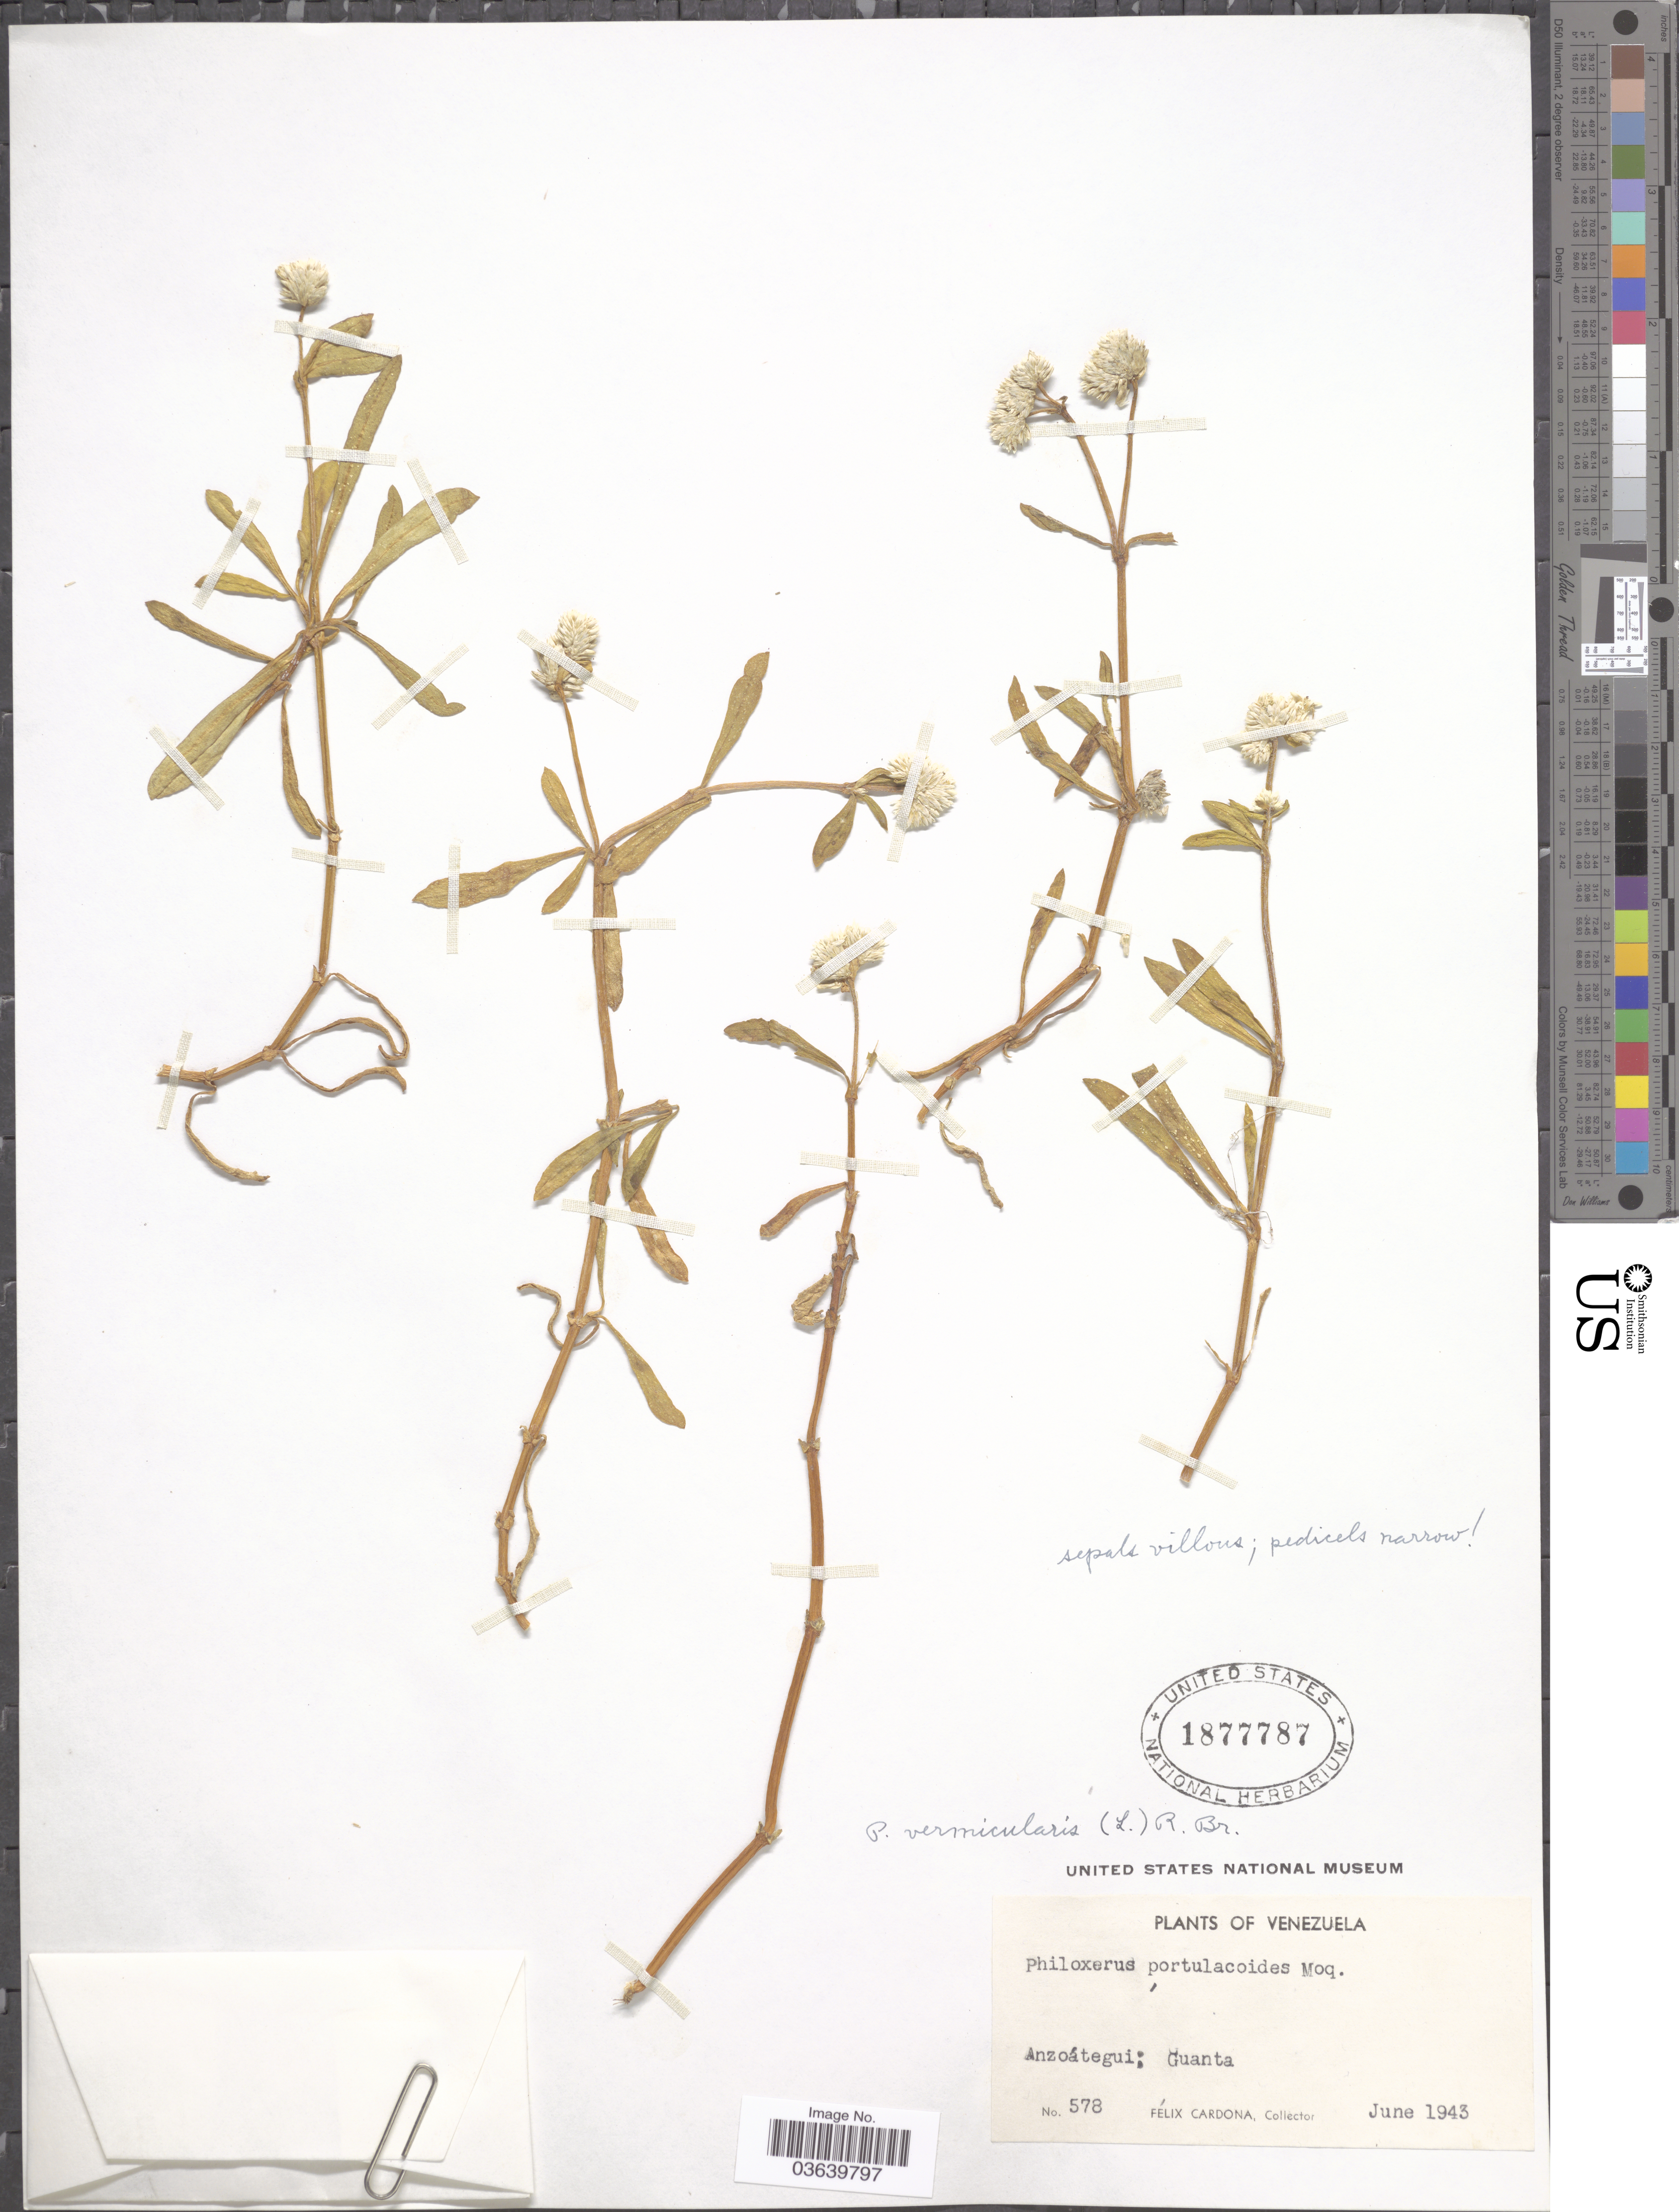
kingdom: Plantae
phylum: Tracheophyta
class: Magnoliopsida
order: Caryophyllales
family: Amaranthaceae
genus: Gomphrena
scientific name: Gomphrena vermicularis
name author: L.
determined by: Strong, Mark T., (BOT), Smithsonian Institution - National Museum of Natural History (UNITED STATES)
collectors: F. Cardona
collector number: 578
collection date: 1943-06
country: Venezuela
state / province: Anzoategui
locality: Guanta.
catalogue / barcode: US 1877787